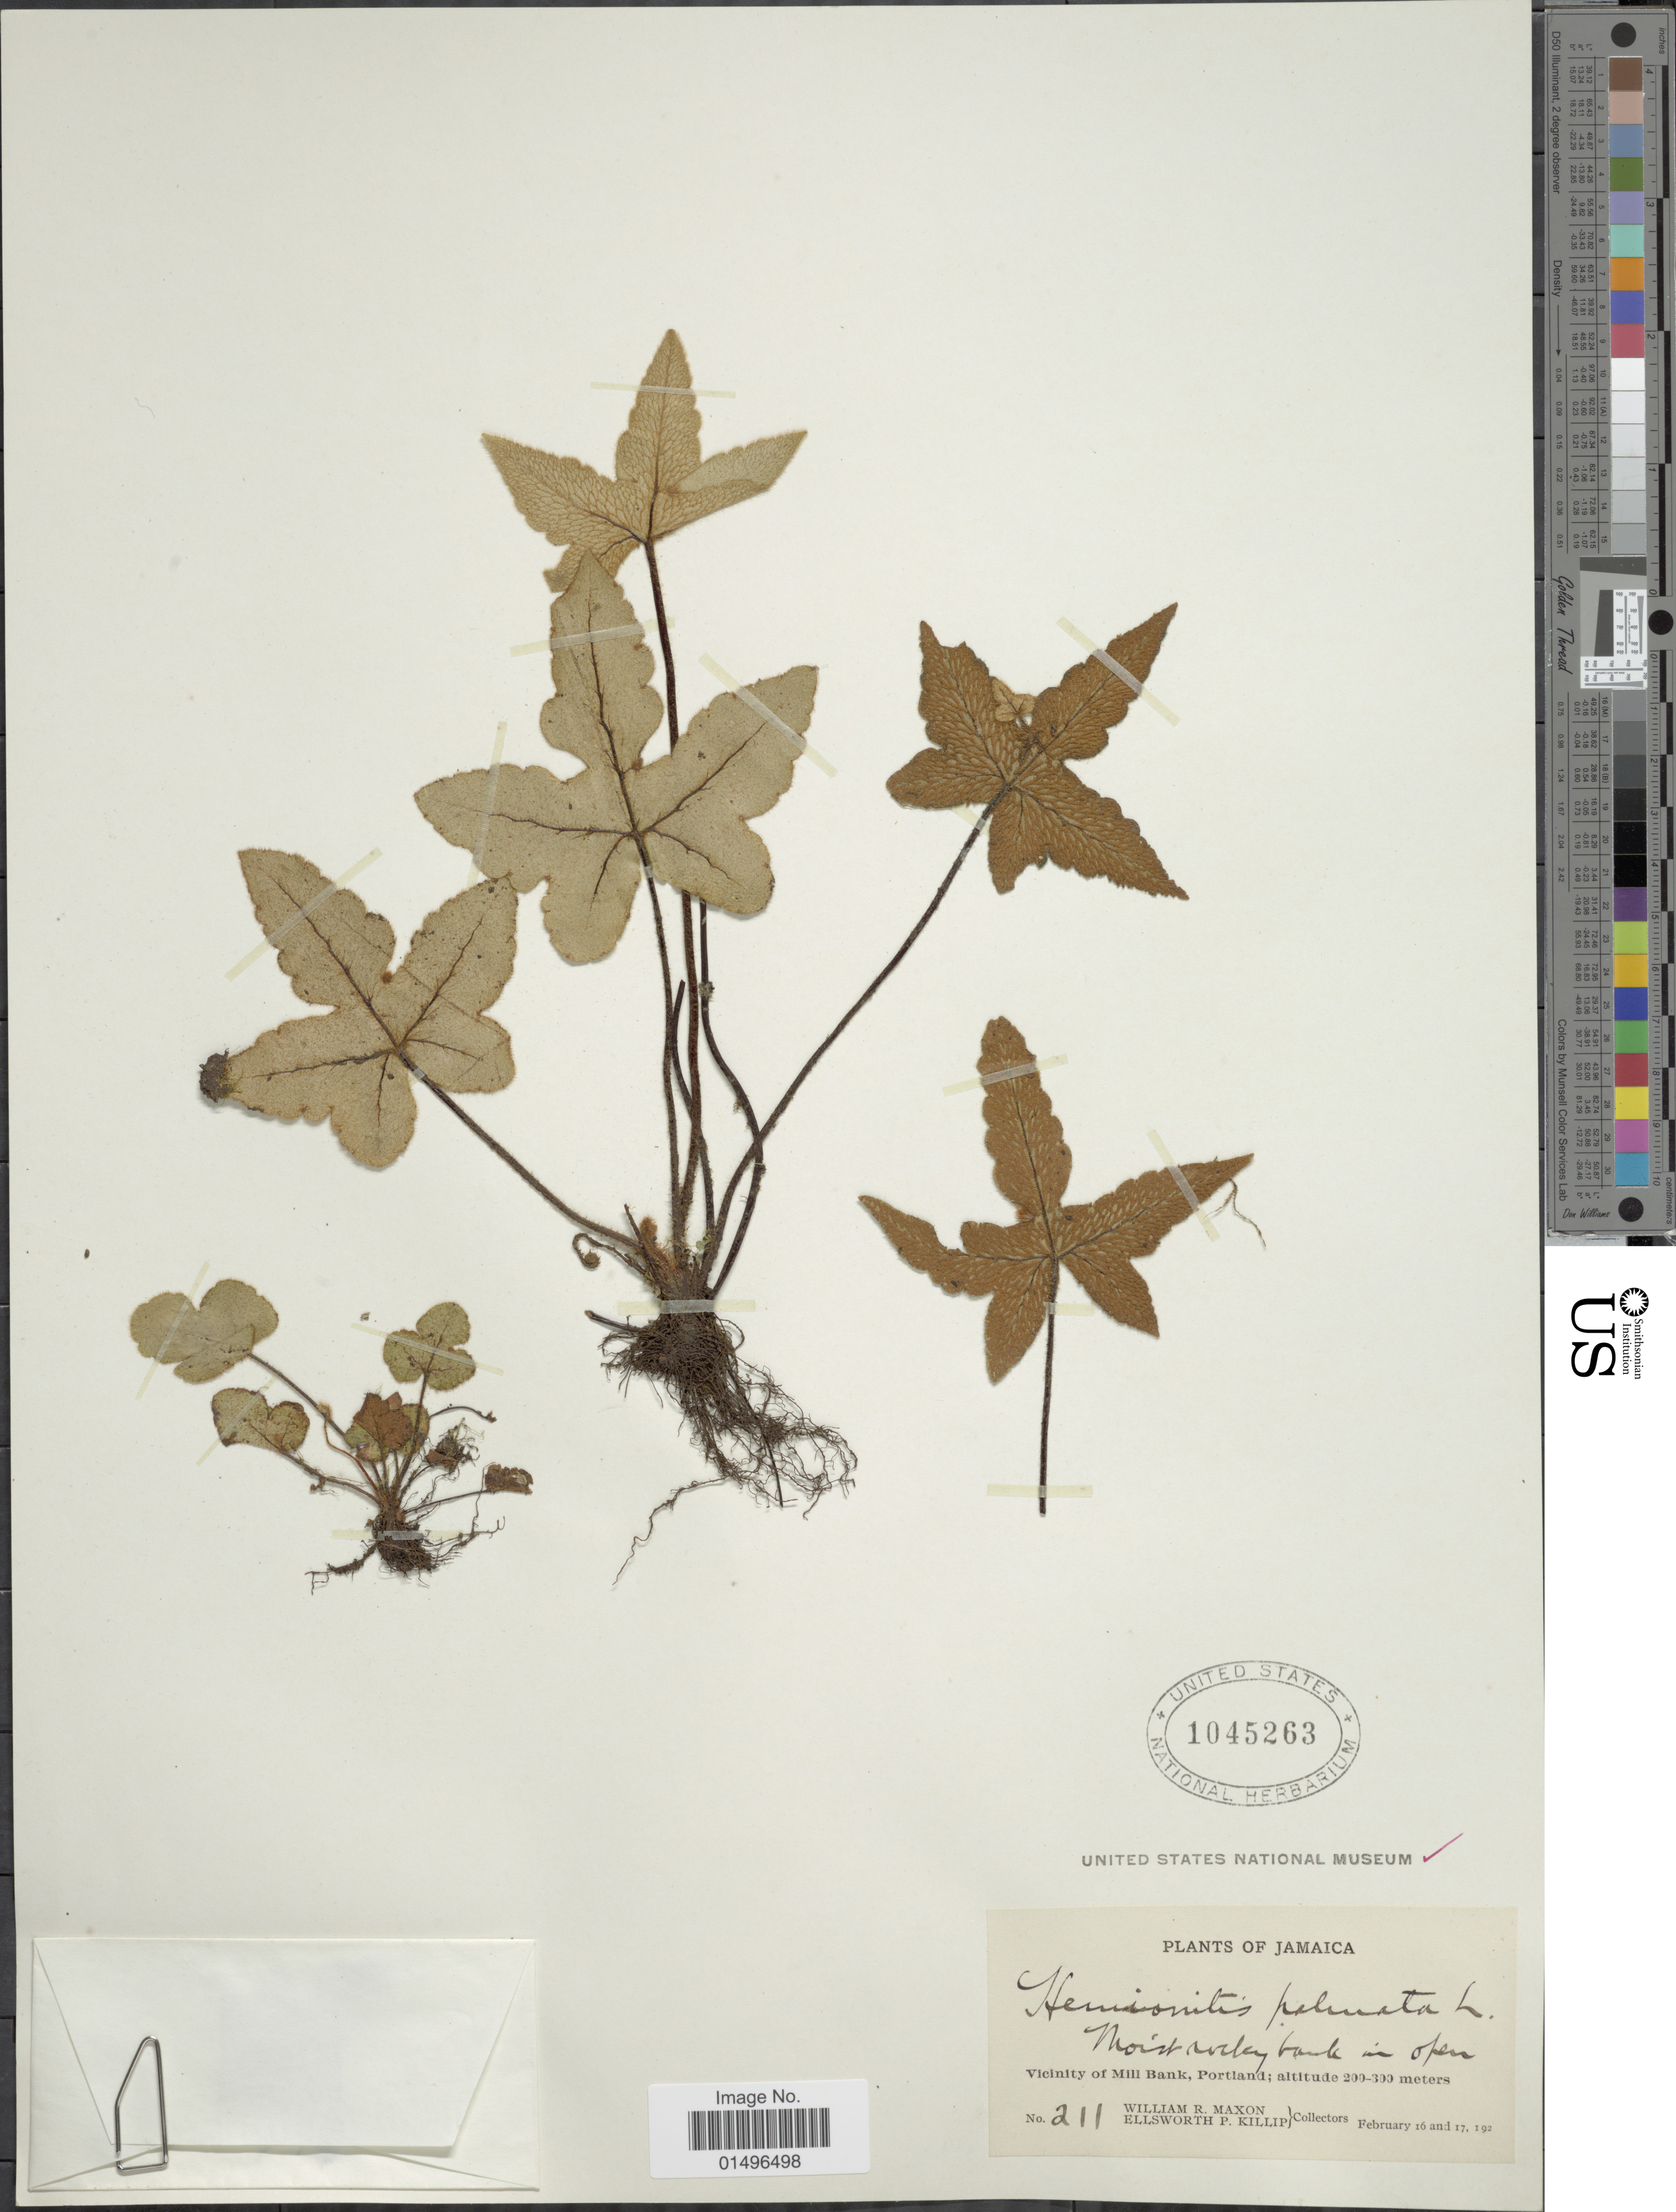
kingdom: Plantae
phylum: Tracheophyta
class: Polypodiopsida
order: Polypodiales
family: Pteridaceae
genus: Hemionitis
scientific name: Hemionitis palmata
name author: L.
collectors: W. R. Maxon & E. P. Killip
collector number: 211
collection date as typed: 192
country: Jamaica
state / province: Portland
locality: Jamaica, Vicinity of Mill Bank.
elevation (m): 200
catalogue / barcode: US 1045263